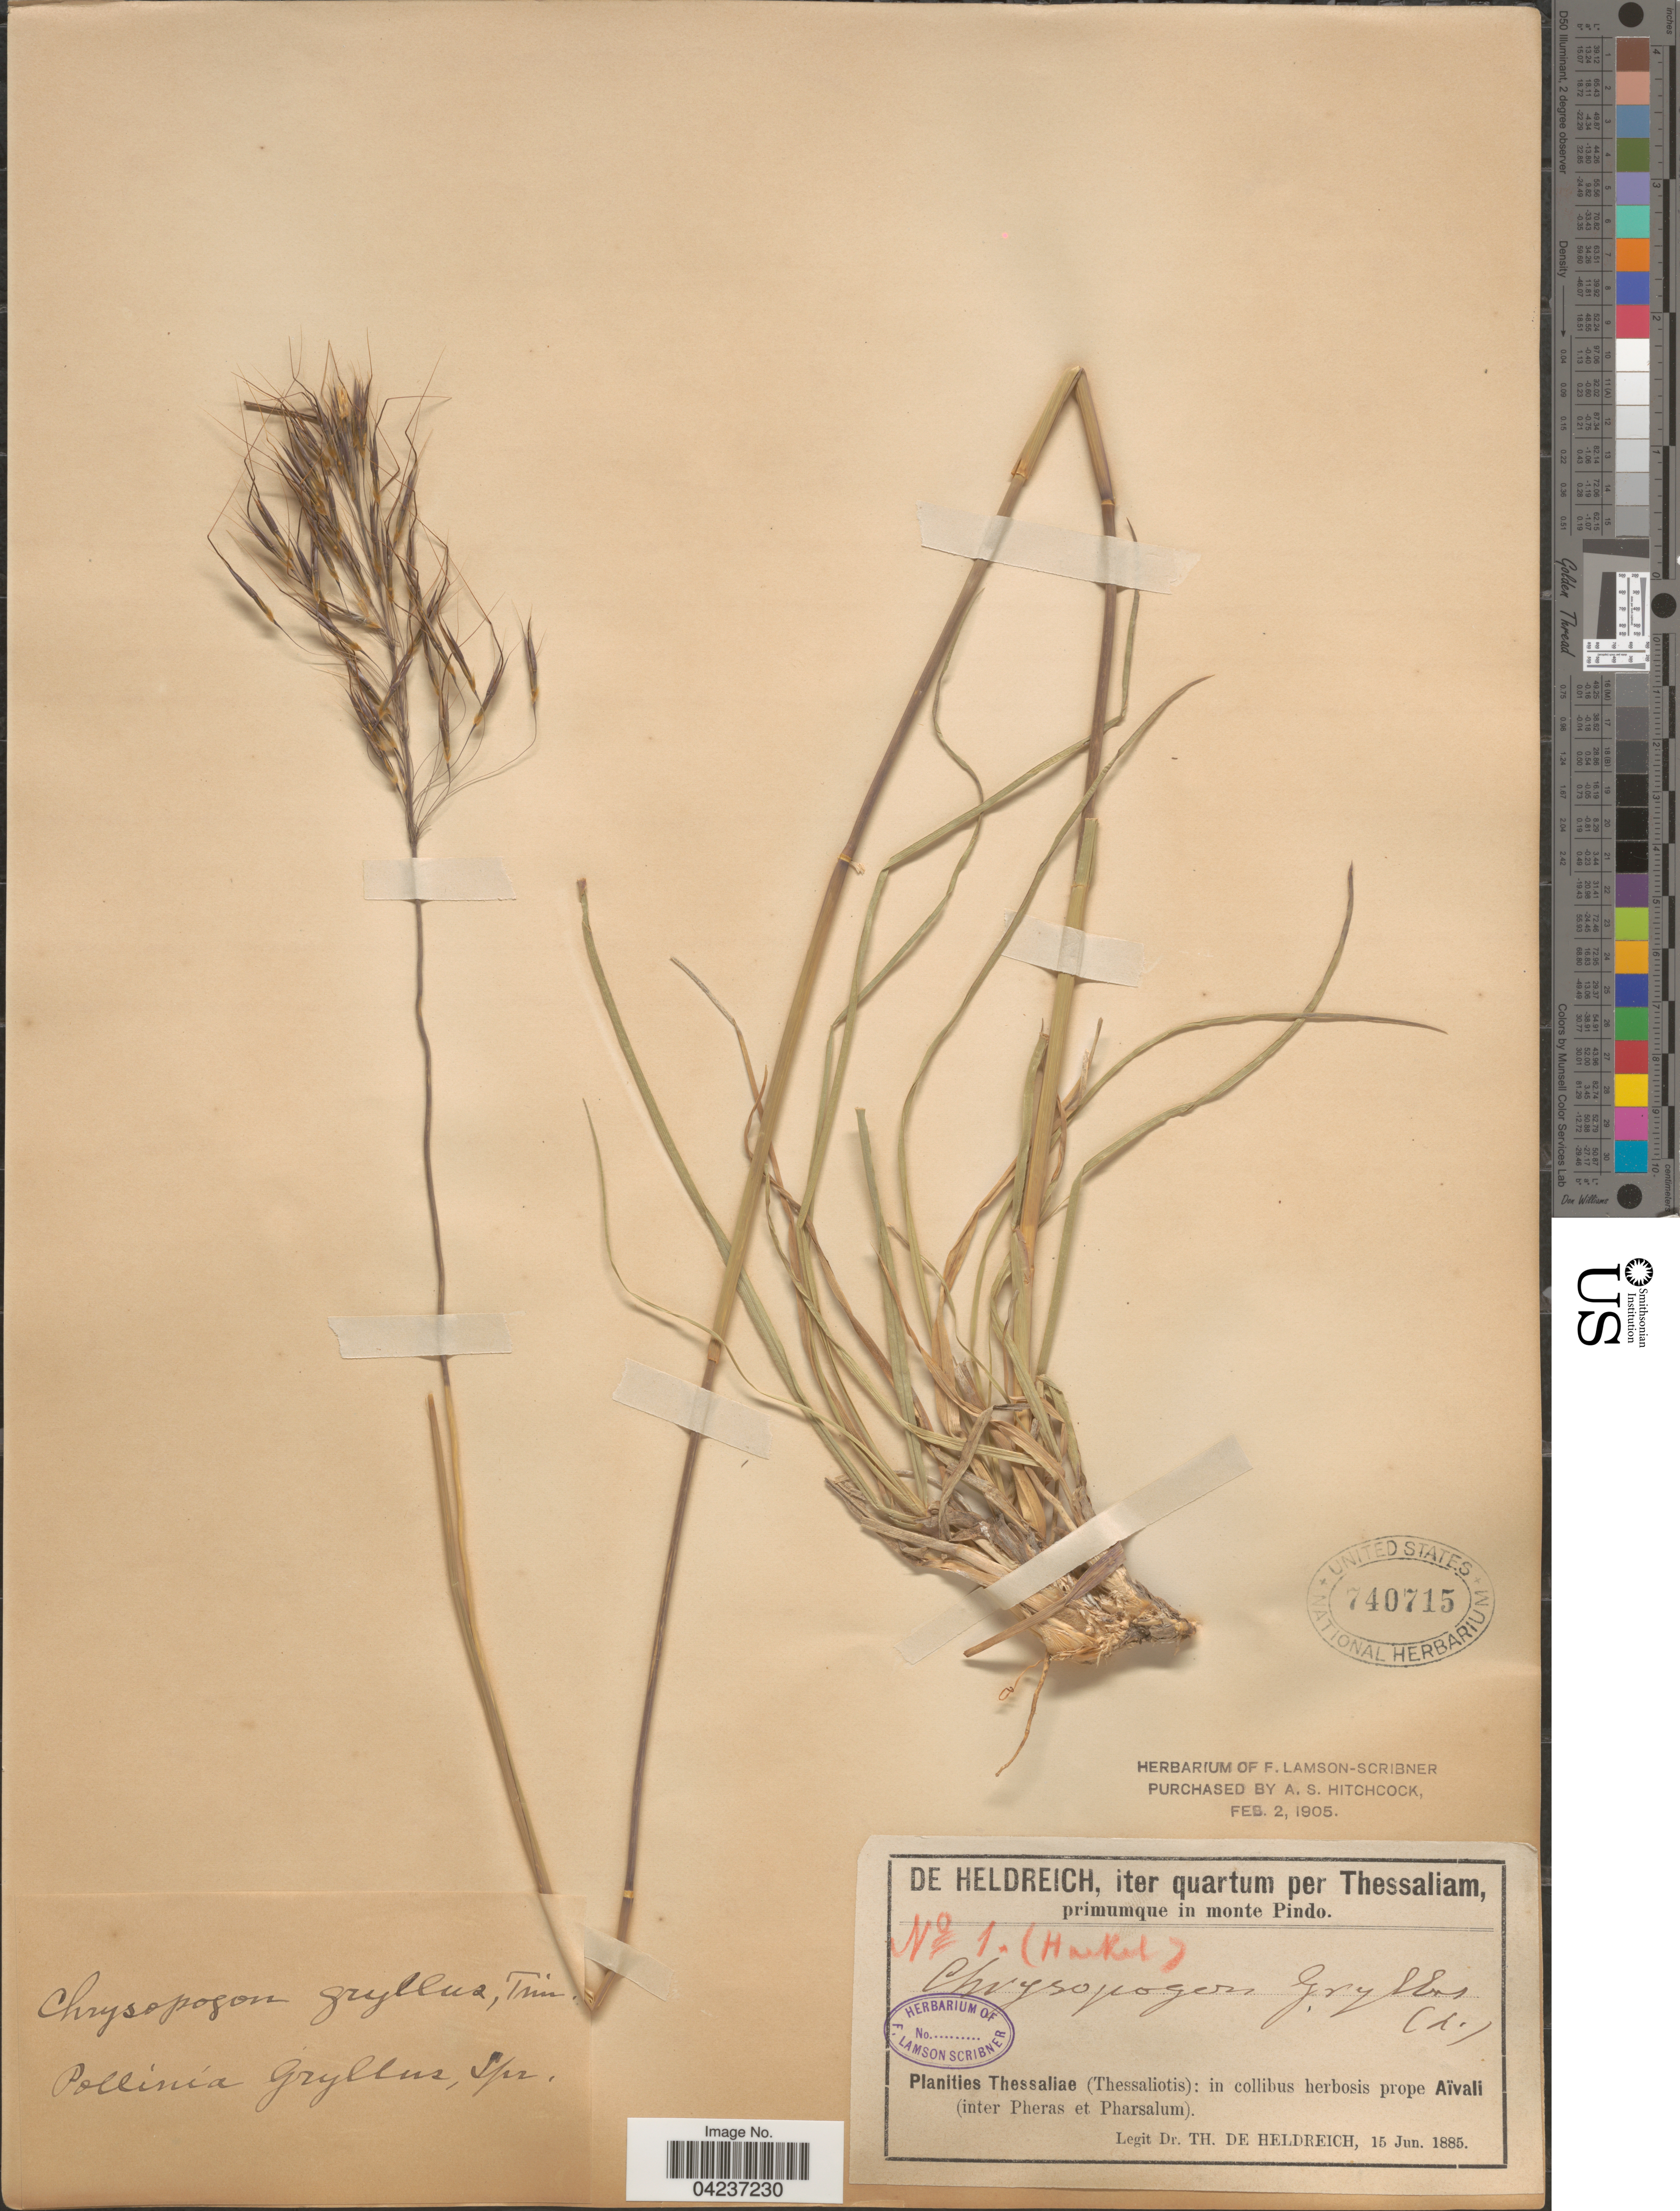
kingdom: Plantae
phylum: Tracheophyta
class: Liliopsida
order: Poales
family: Poaceae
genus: Chrysopogon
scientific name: Chrysopogon gryllus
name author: (L.) Trin.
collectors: T. De Heldreich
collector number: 1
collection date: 1885-06-15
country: Greece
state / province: Thessaly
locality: Iter quartum per Thessaliam, primumque in monte Pindo. Planities Thessaliae (Thessaliotis): in collibus herbosis prope Aïvali (inter Pheras et Pharsalum).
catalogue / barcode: US 740715